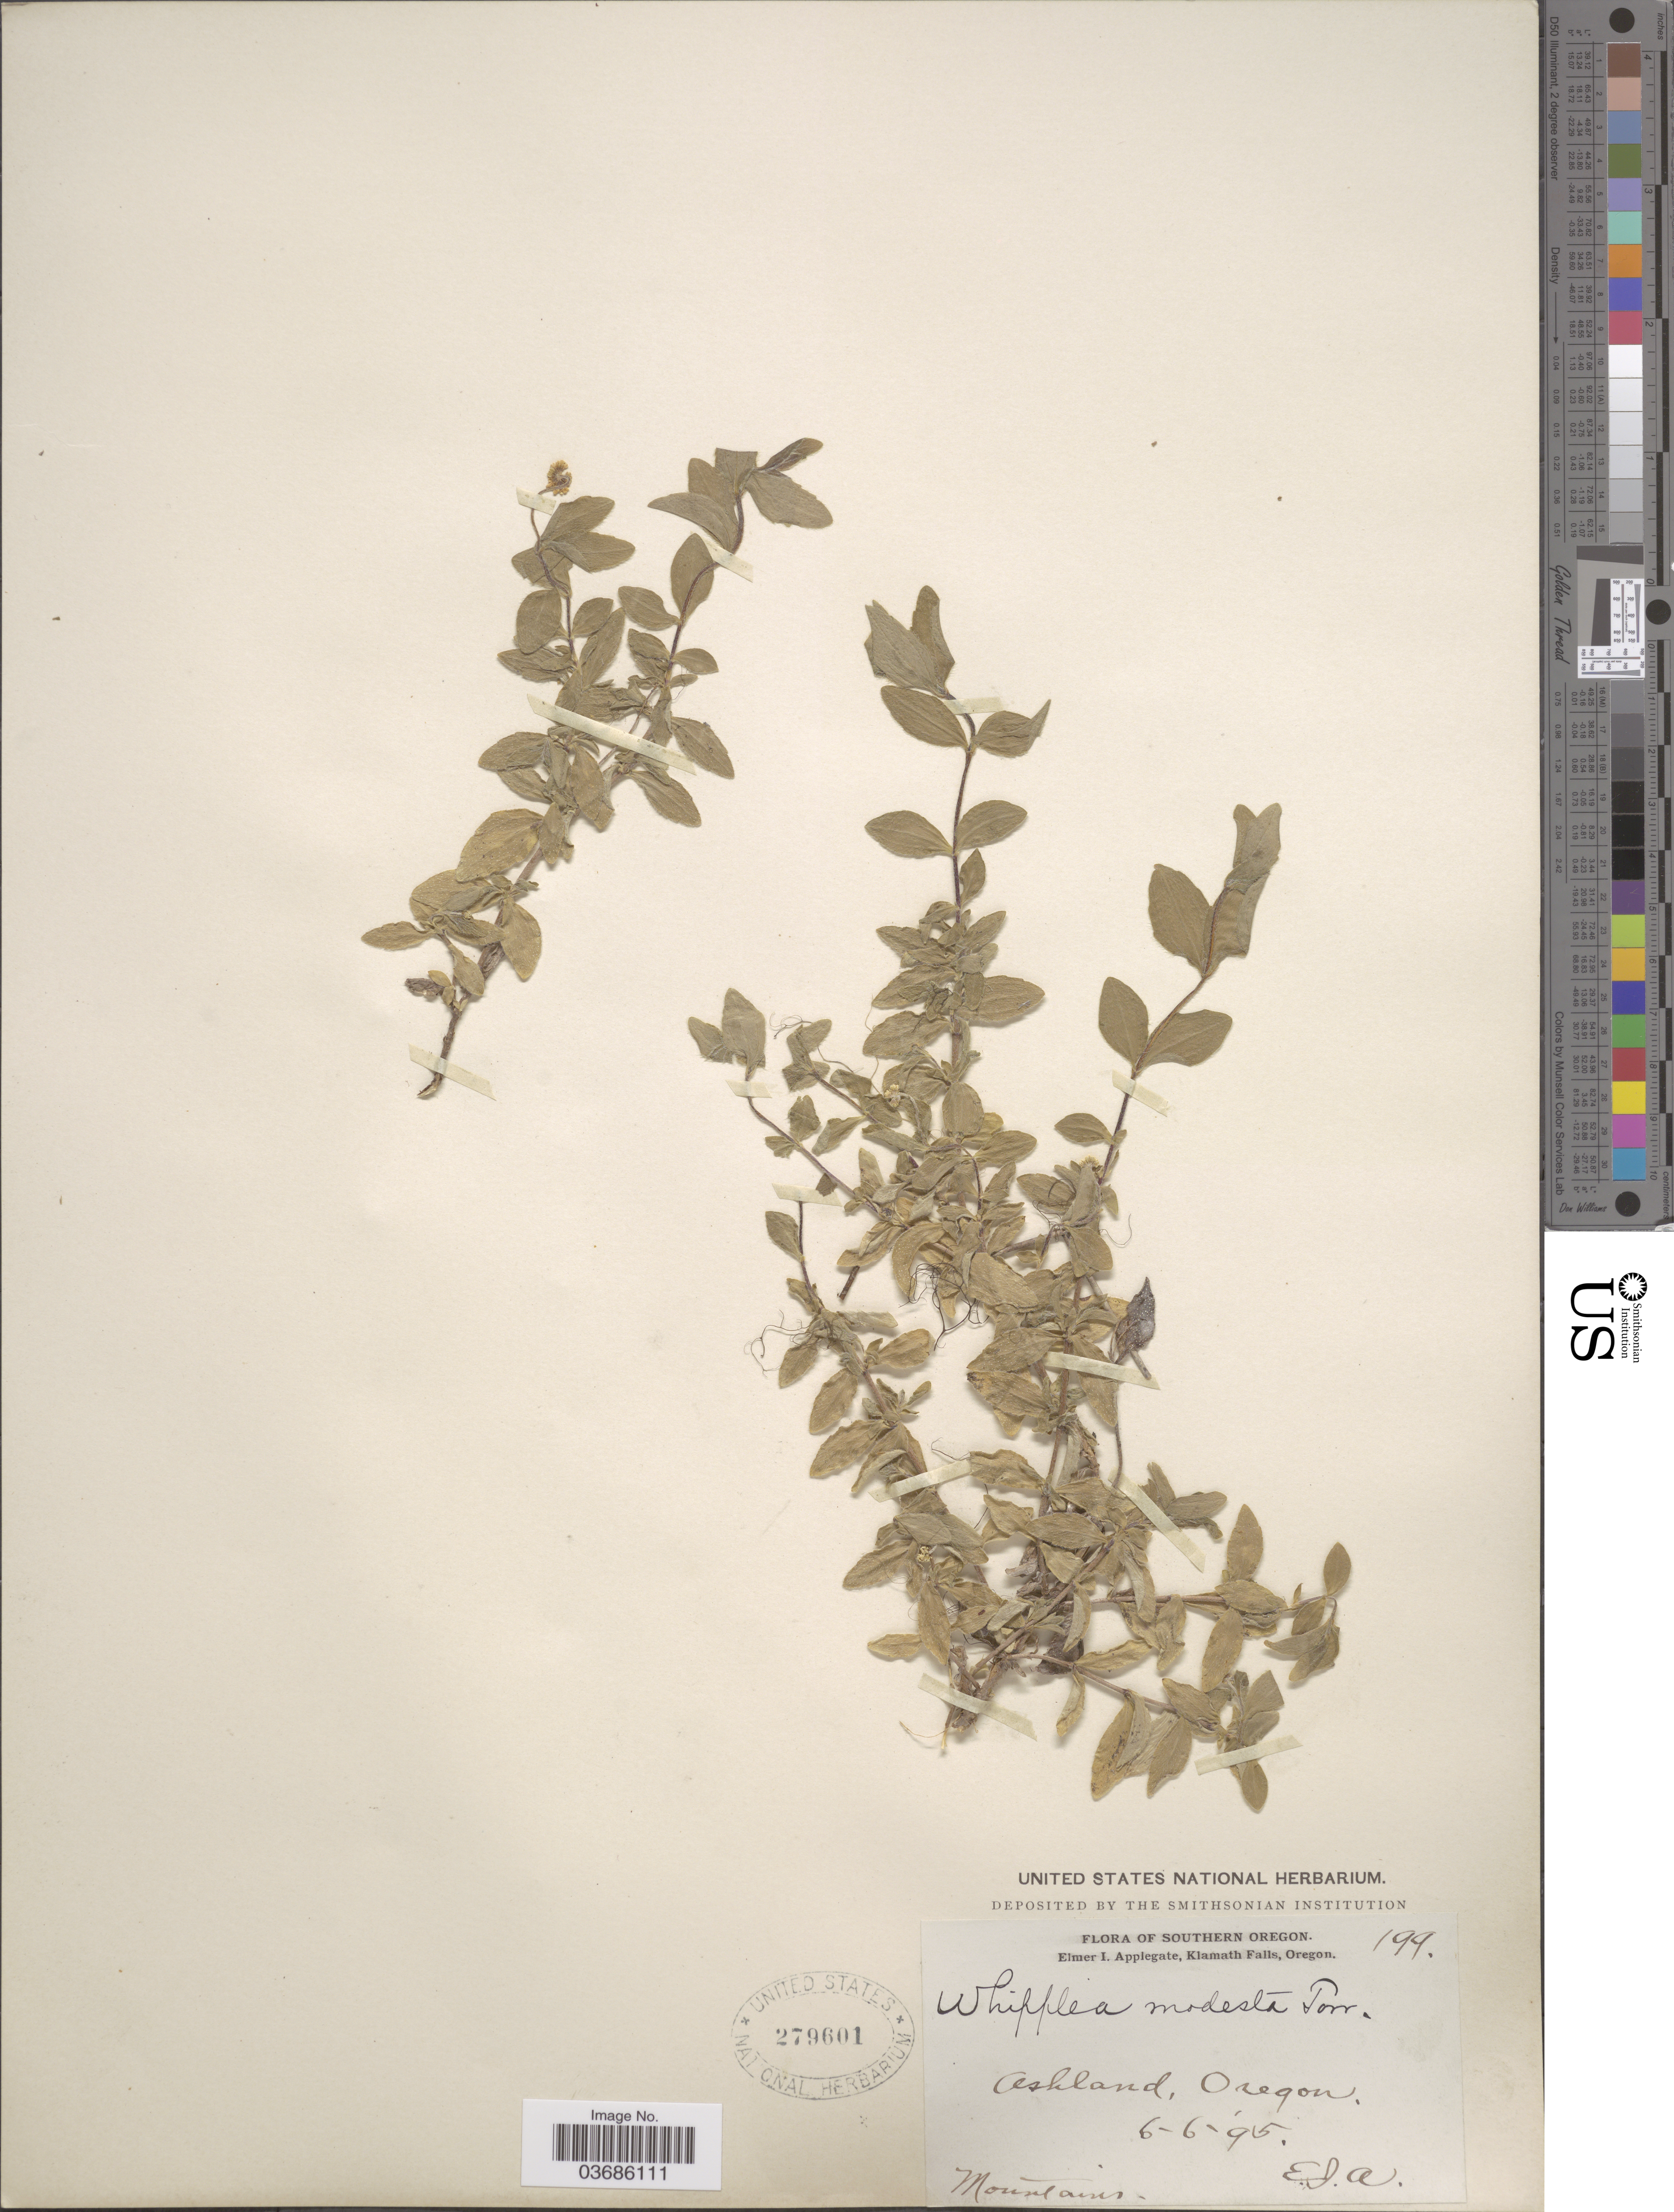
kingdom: Plantae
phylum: Tracheophyta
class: Magnoliopsida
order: Cornales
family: Hydrangeaceae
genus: Whipplea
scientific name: Whipplea modesta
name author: Torr.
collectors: E. I. Applegate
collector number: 199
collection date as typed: Transcribed d/m/y: 6/6/95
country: United States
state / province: Oregon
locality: Southern Oregon. Klamath Falls [unsure placement]. Ashland. Mountains.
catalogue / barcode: US 279601